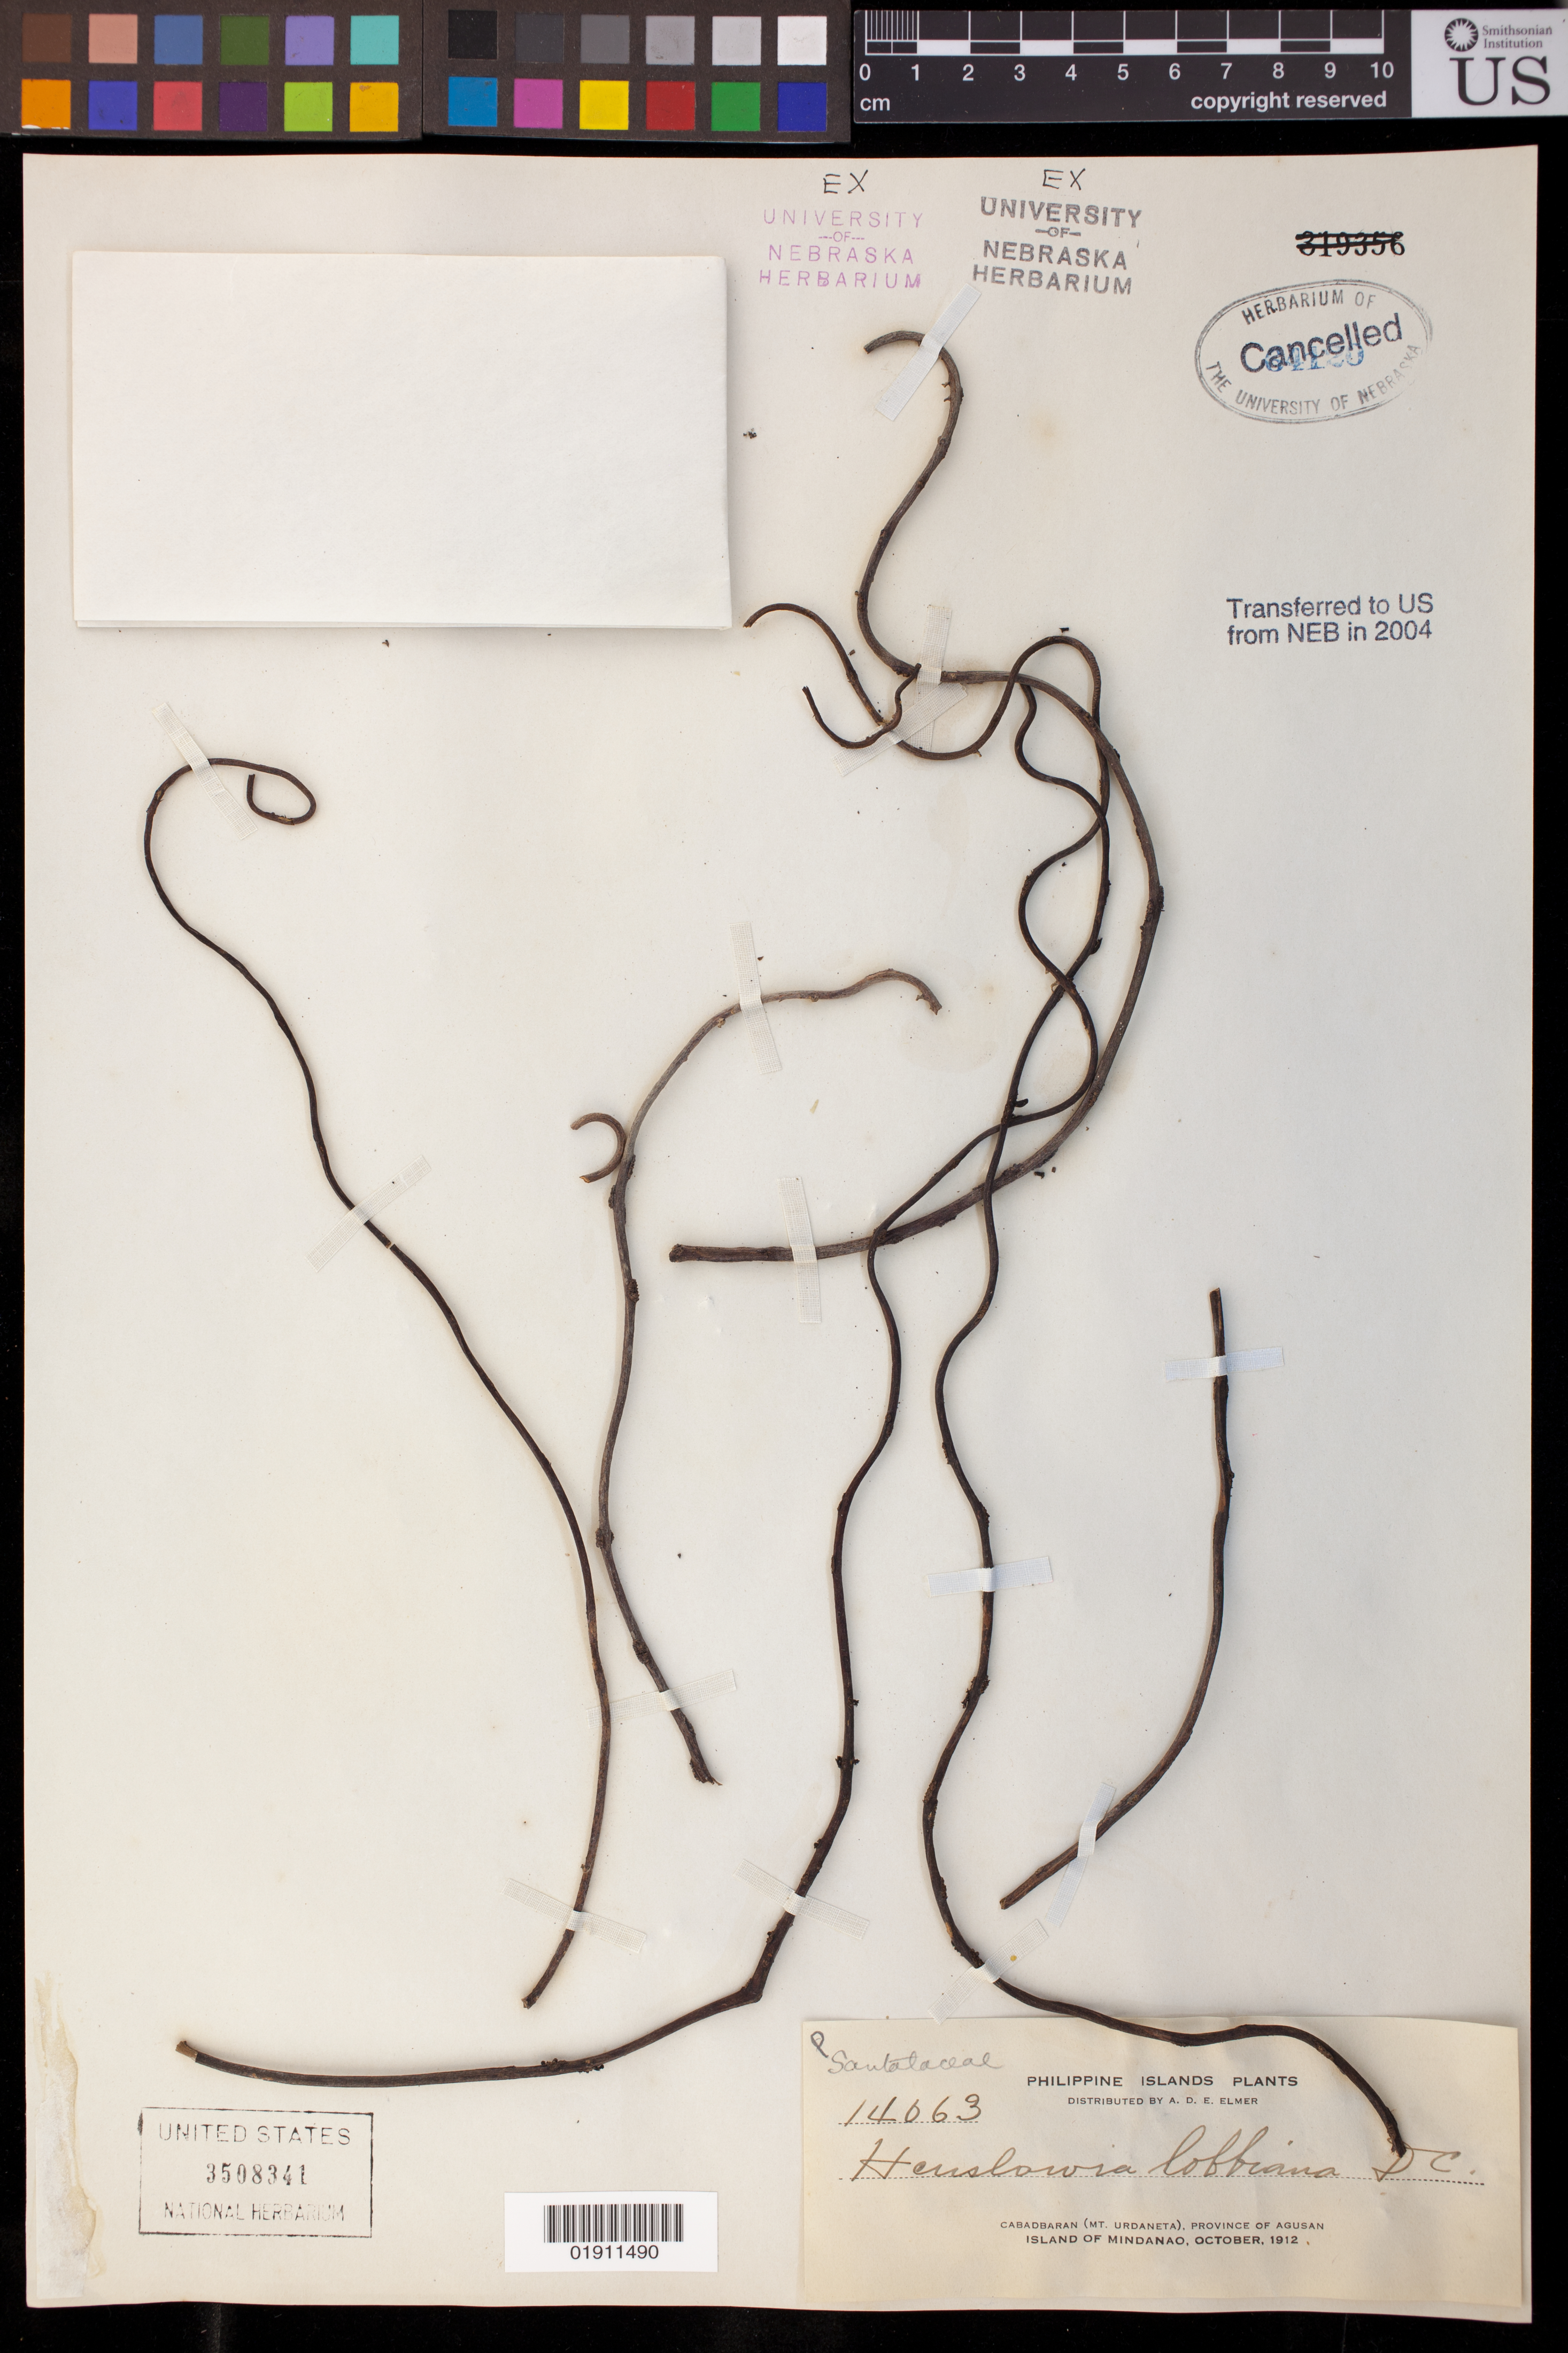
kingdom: Plantae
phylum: Tracheophyta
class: Magnoliopsida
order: Santalales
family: Amphorogynaceae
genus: Dendromyza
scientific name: Dendromyza reinwardtiana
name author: (Blume) Danser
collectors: A. D. E. Elmer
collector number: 14063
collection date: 1912-10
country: Philippines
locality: Cabadbaran (Mt. Urdaneta), Province of Agusan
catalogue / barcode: US 3508341